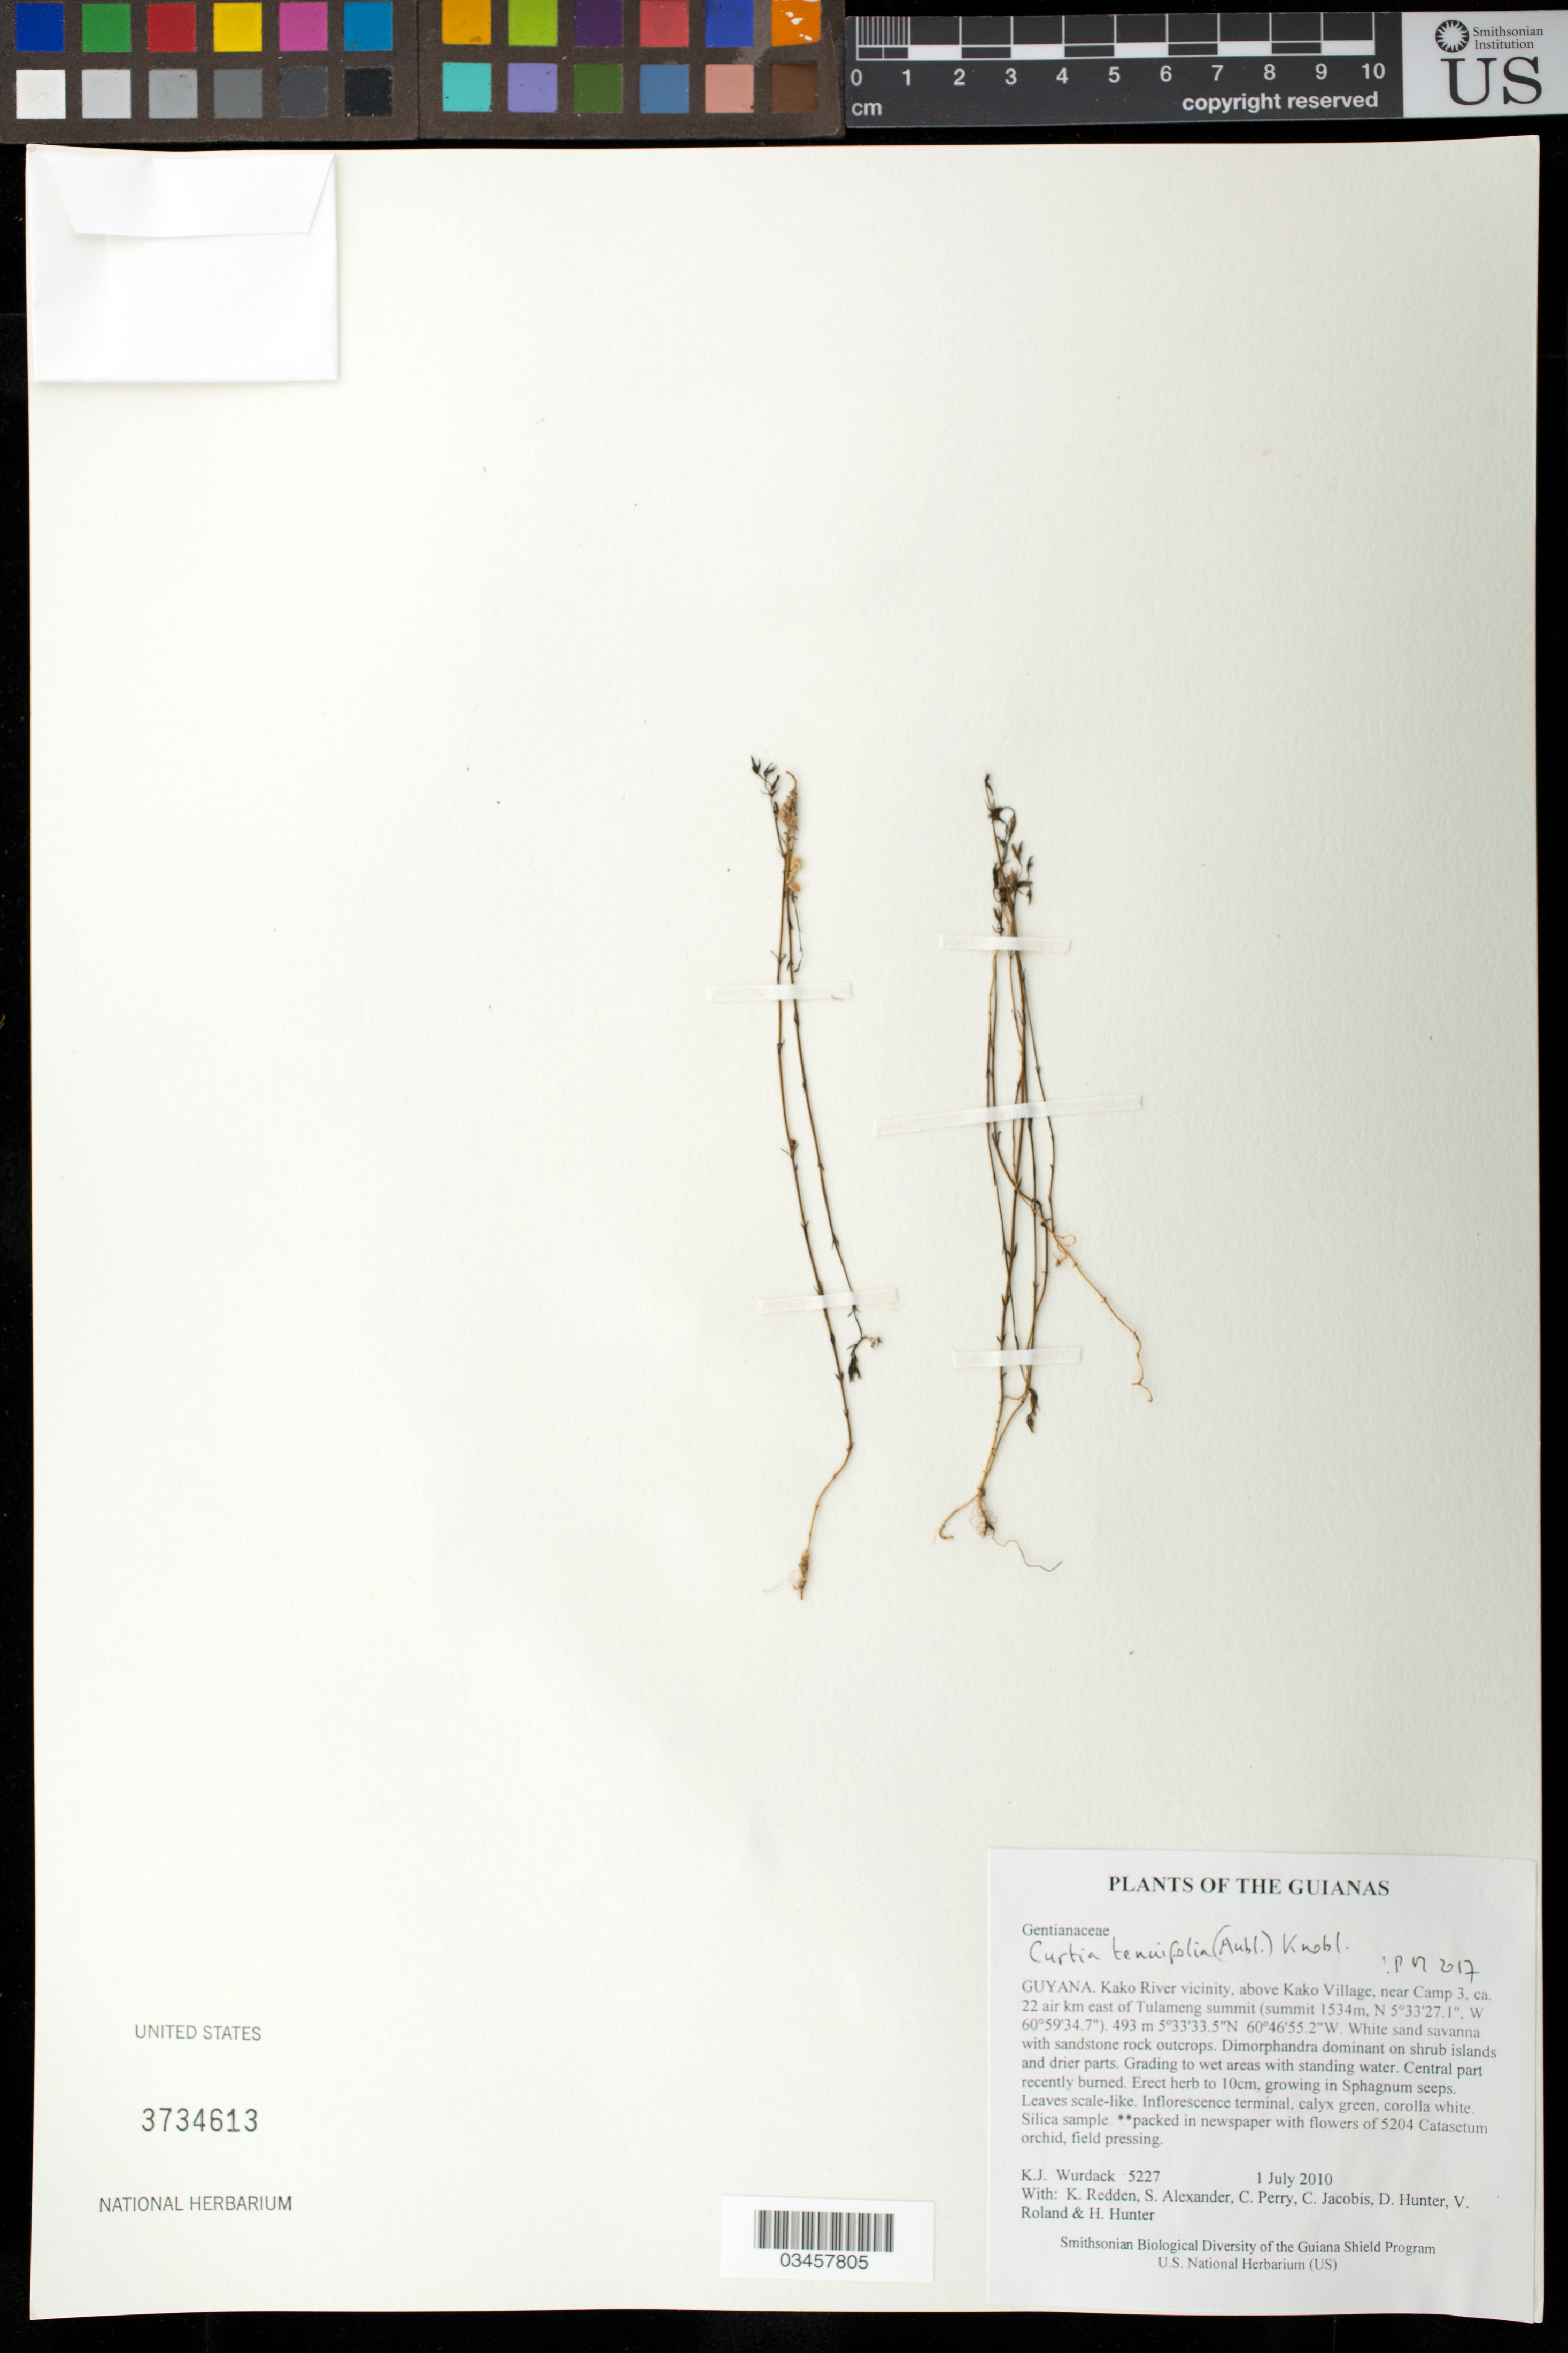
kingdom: Plantae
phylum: Tracheophyta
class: Magnoliopsida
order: Gentianales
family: Gentianaceae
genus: Curtia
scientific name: Curtia tenuifolia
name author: (Aubl.) Knobl.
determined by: Maas, P. J. M.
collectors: K. Wurdack, K. M. Redden, S. N. Alexander, C. Perry, C. Jacobis, D. Hunter, V. Roland & H. Hunter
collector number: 5227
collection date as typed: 1 July 2010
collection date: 2010-07-01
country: Guyana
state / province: Cuyuni-Mazaruni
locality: Kako River vicinity, above Kako Village, near Camp 3, ca. 22 air km east of Tulameng summit (summit 1534m, N 5°33'27.1", W 60°59'34.7")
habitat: White sand savanna with sandstone rock outcrops. Dimorphandra dominant on shrub islands and drier parts. Grading to wet areas with standing water. Central part recently burned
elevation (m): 493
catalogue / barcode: US 3734613